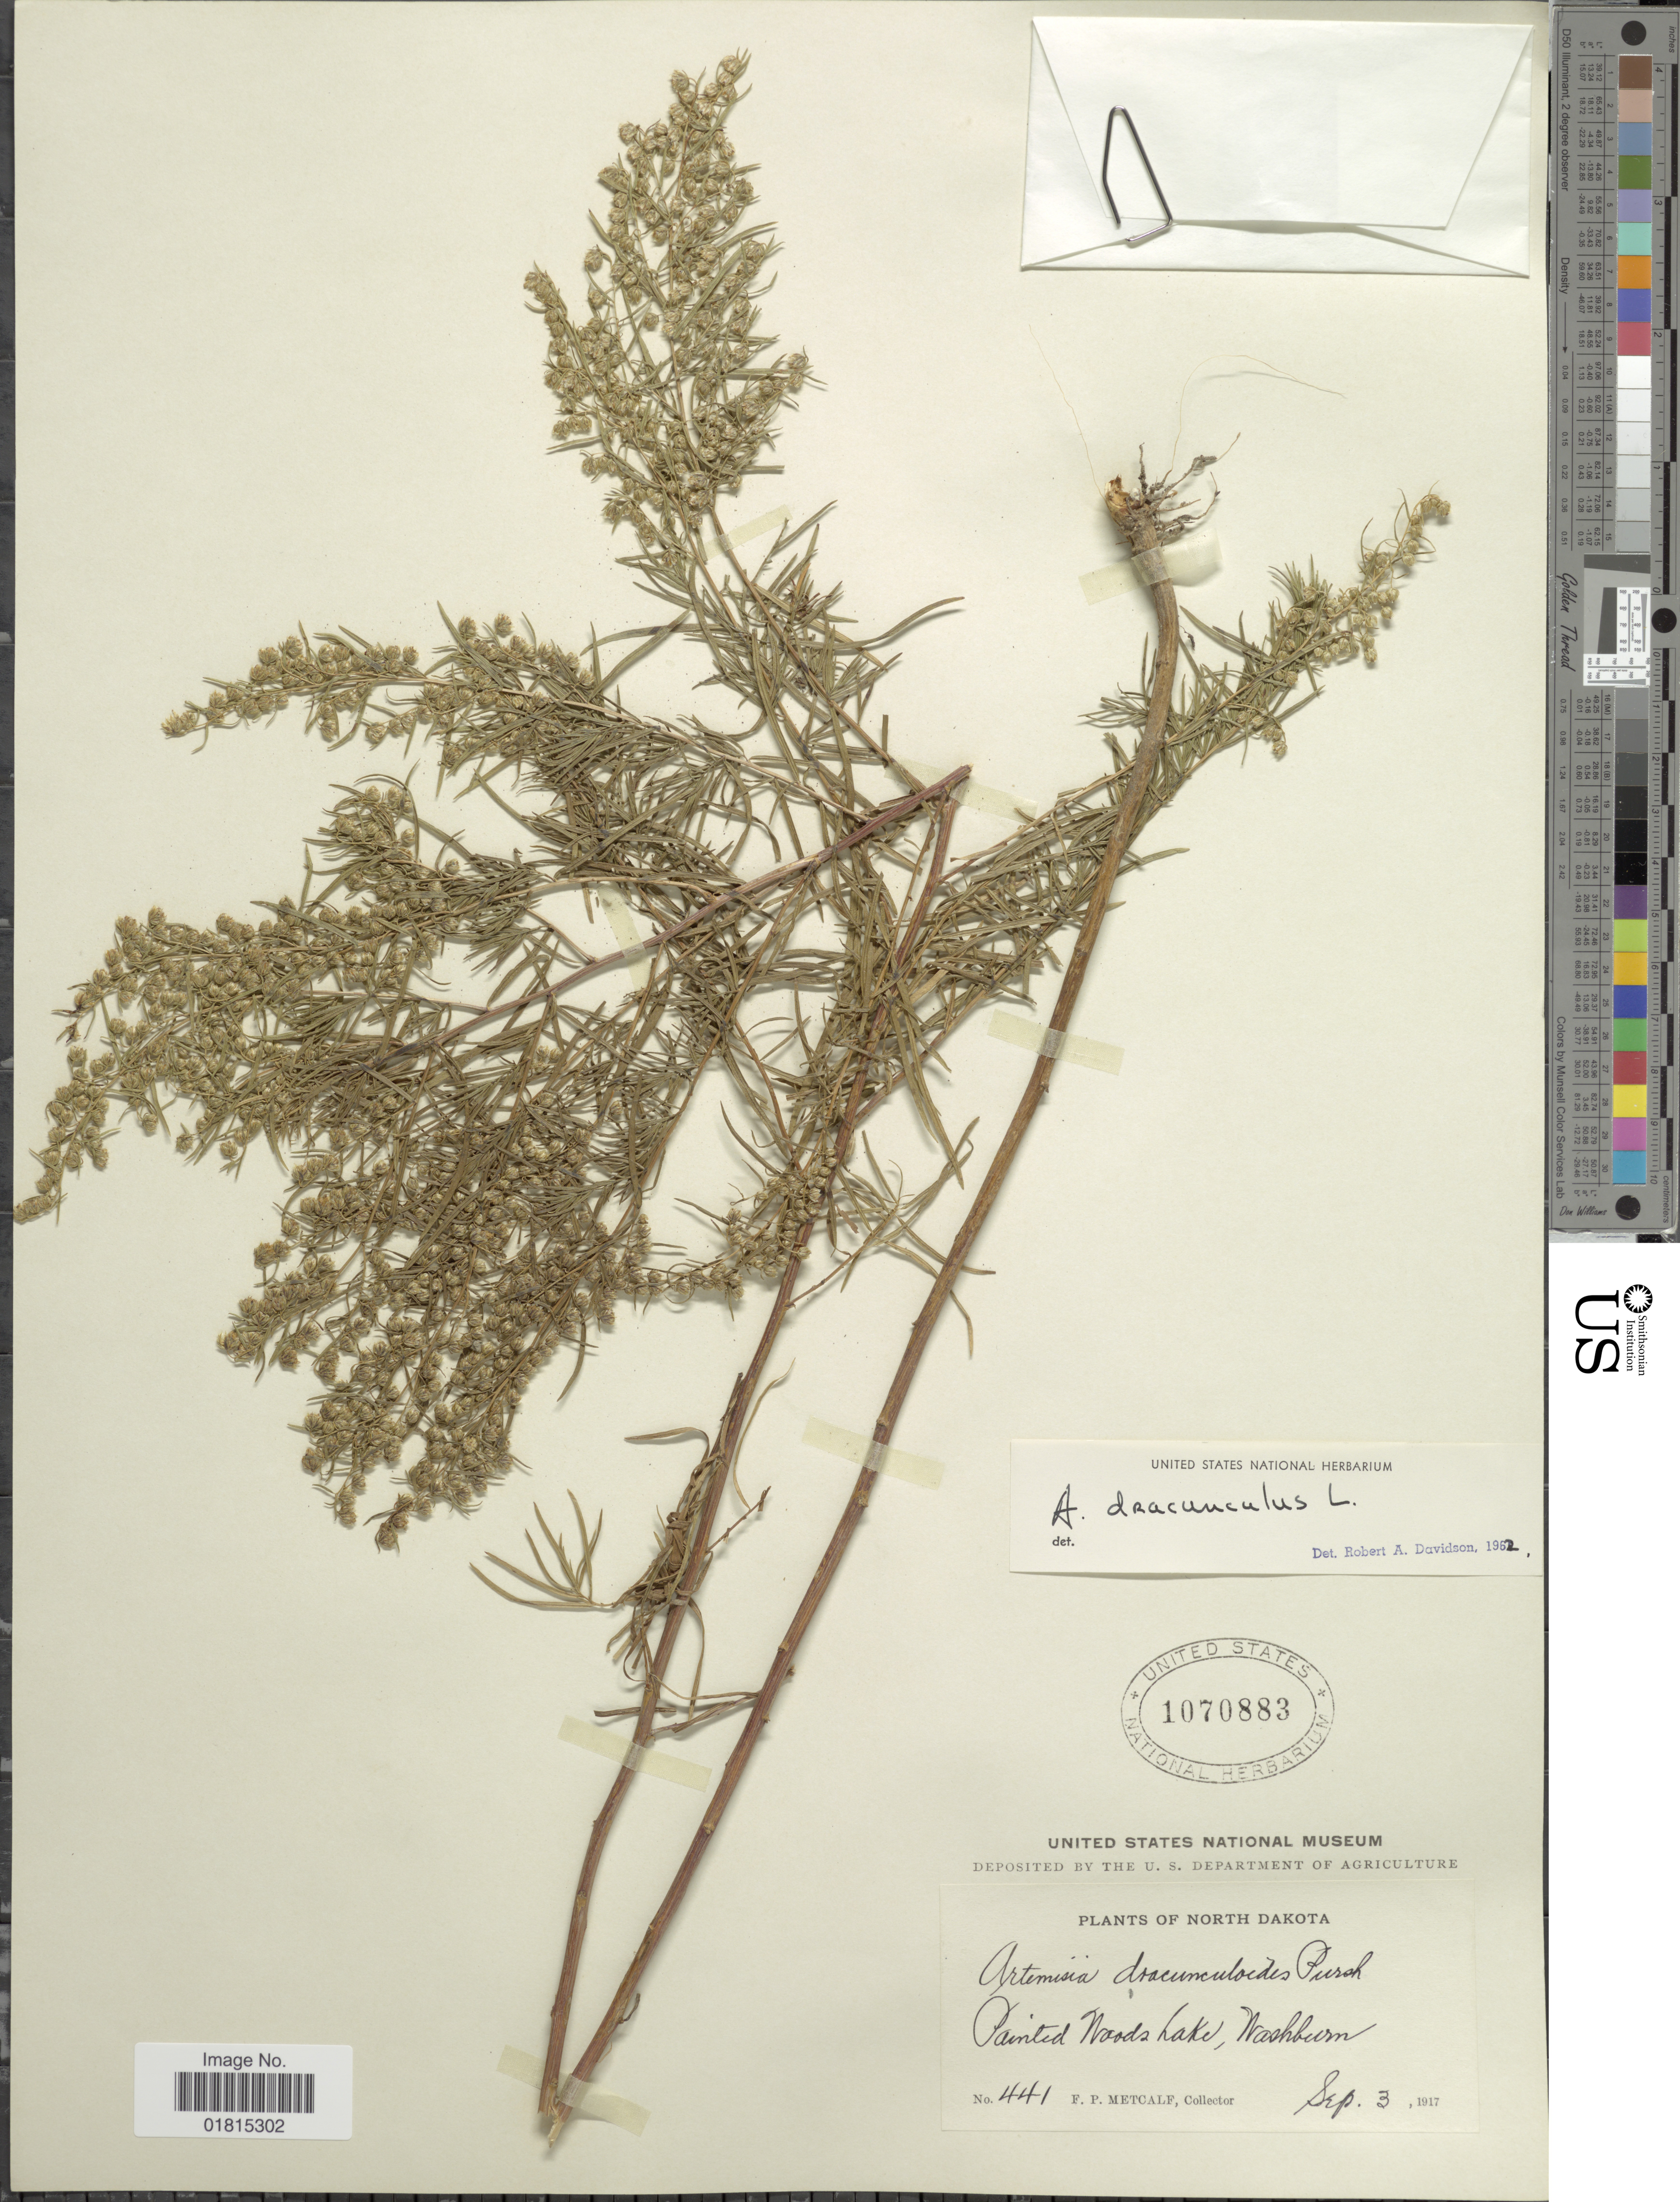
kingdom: Plantae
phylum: Tracheophyta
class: Magnoliopsida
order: Asterales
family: Asteraceae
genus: Artemisia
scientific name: Artemisia dracunculoides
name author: Pursh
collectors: F. Metcalf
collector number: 441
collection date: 1917-09-03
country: United States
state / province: North Dakota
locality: Painted Woods Lake, Washburn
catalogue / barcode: US 1070883